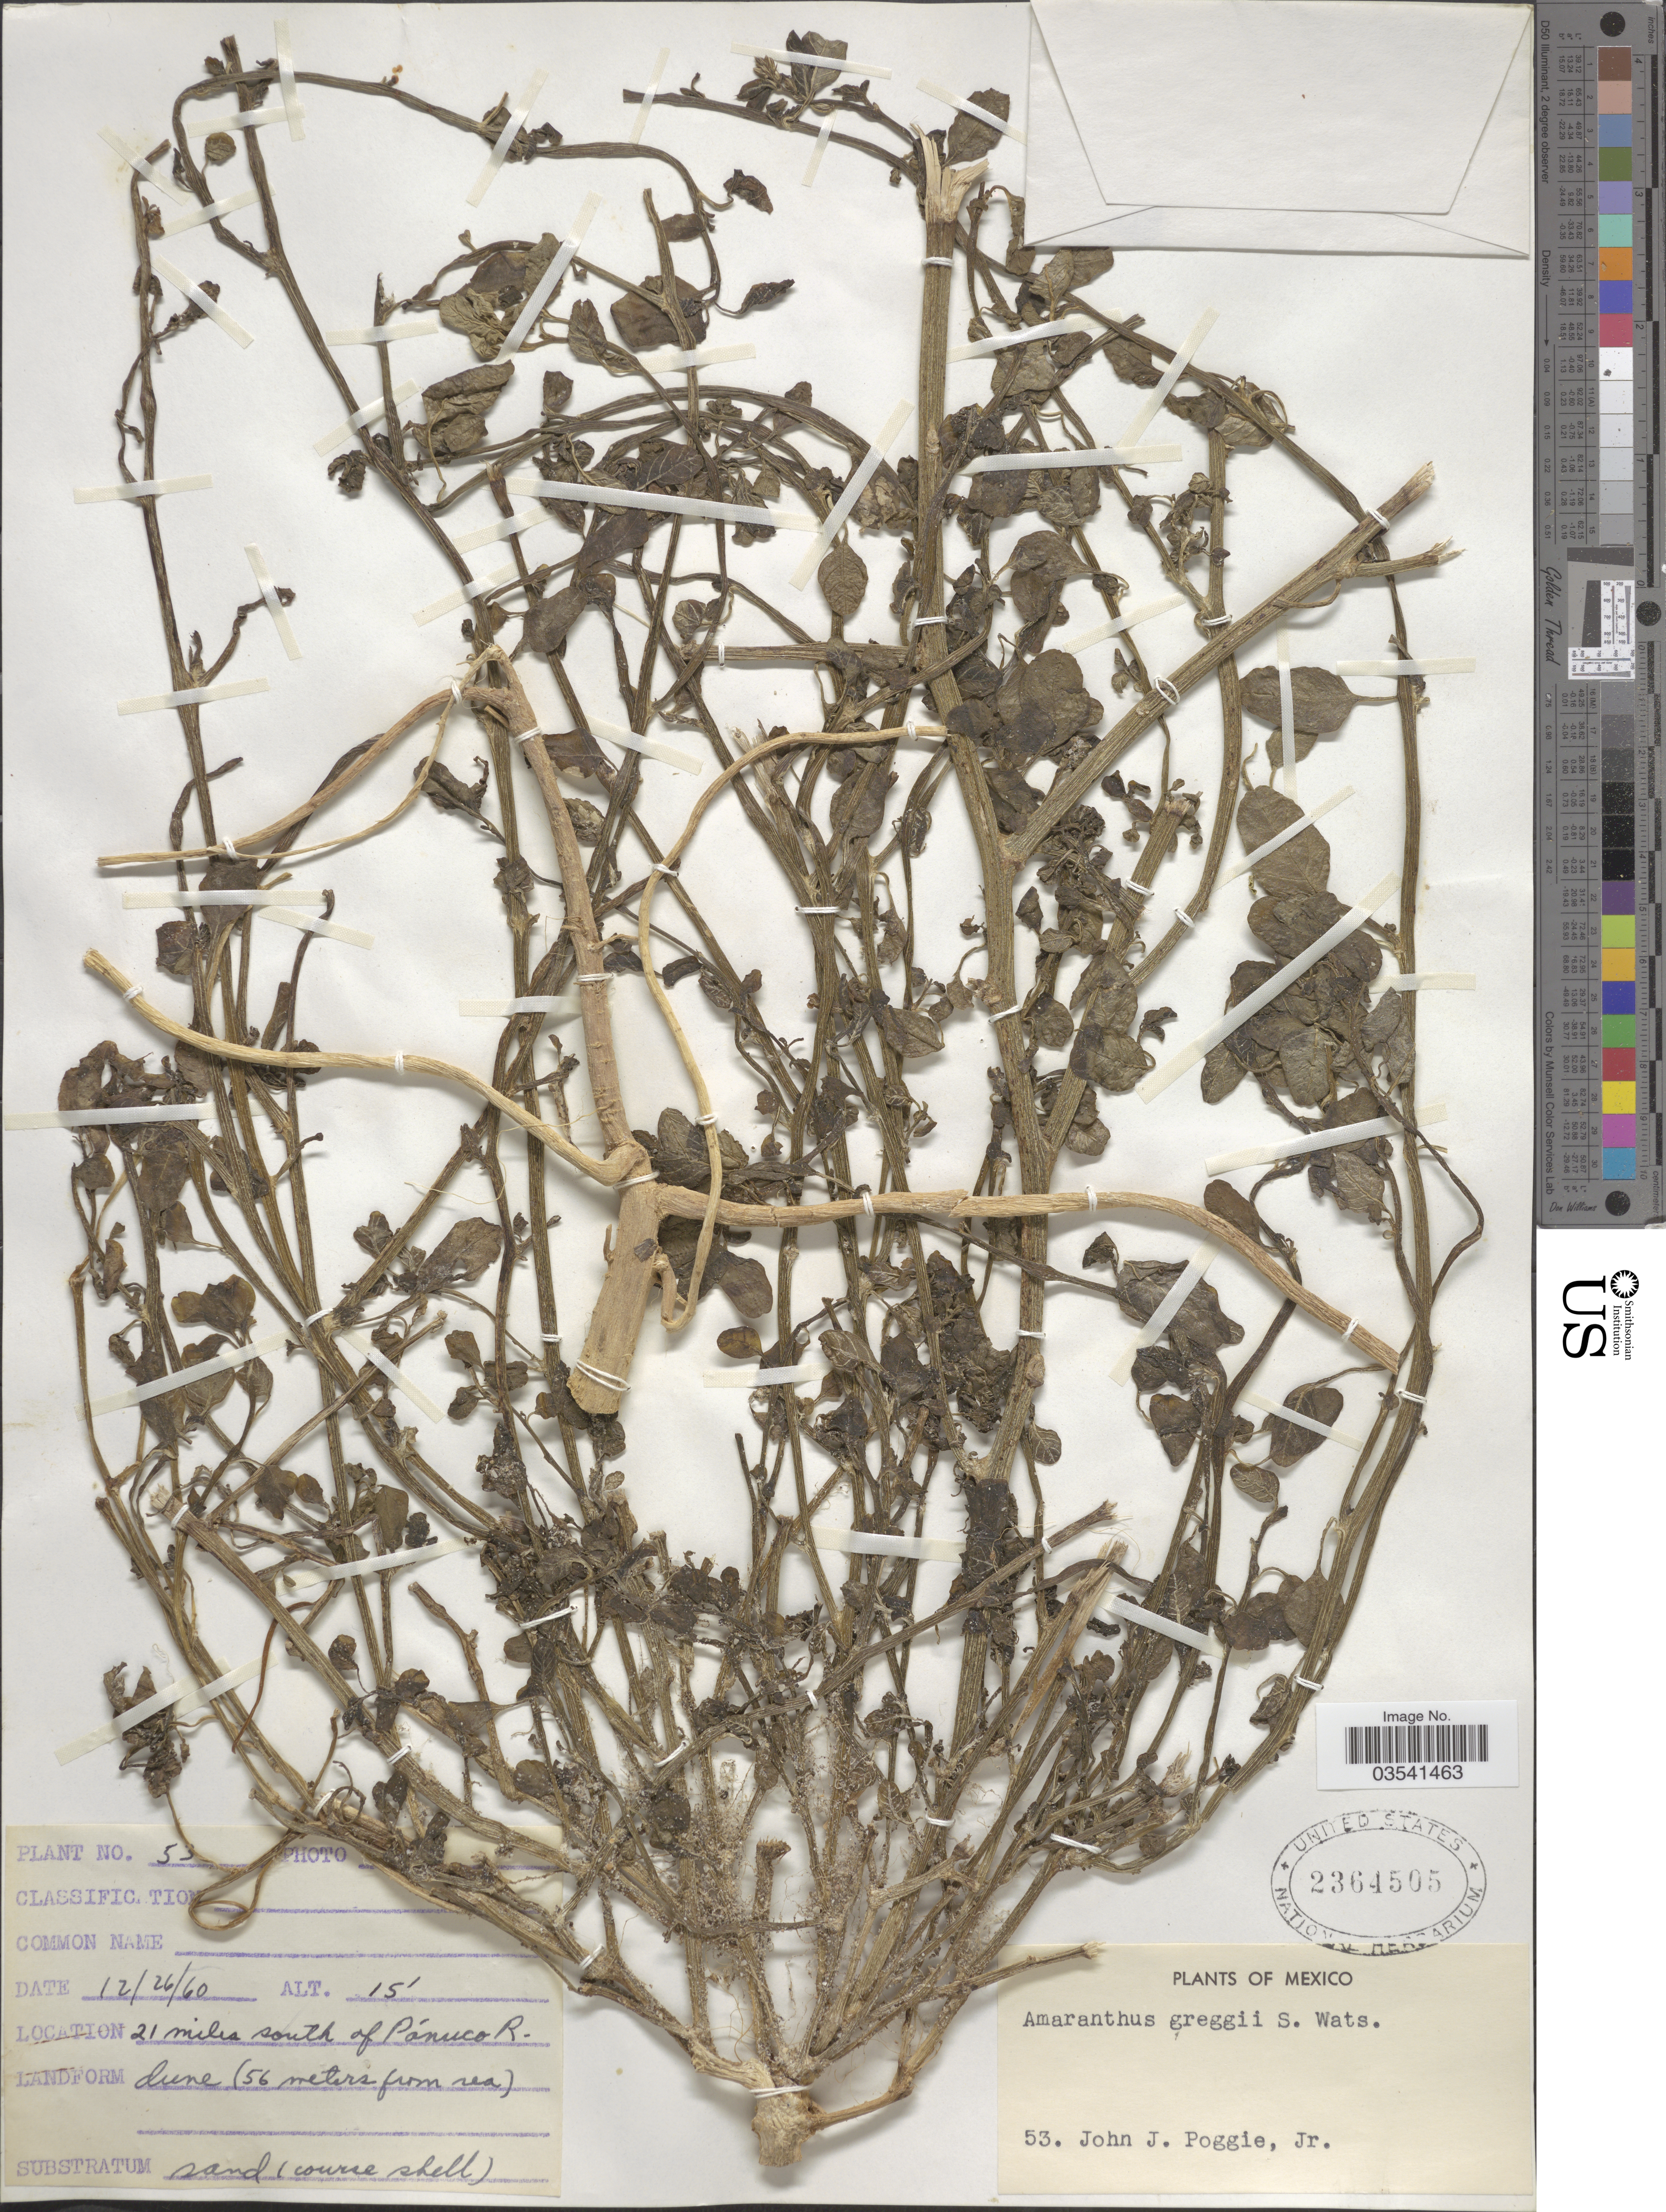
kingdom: Plantae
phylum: Tracheophyta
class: Magnoliopsida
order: Caryophyllales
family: Amaranthaceae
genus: Amaranthus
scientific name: Amaranthus greggii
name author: S. Watson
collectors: J. Poggie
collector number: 53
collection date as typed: Transcribed d/m/y: 26/12/60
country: Mexico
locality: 21 miles south of Pánuco R.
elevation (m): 5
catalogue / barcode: US 2364505